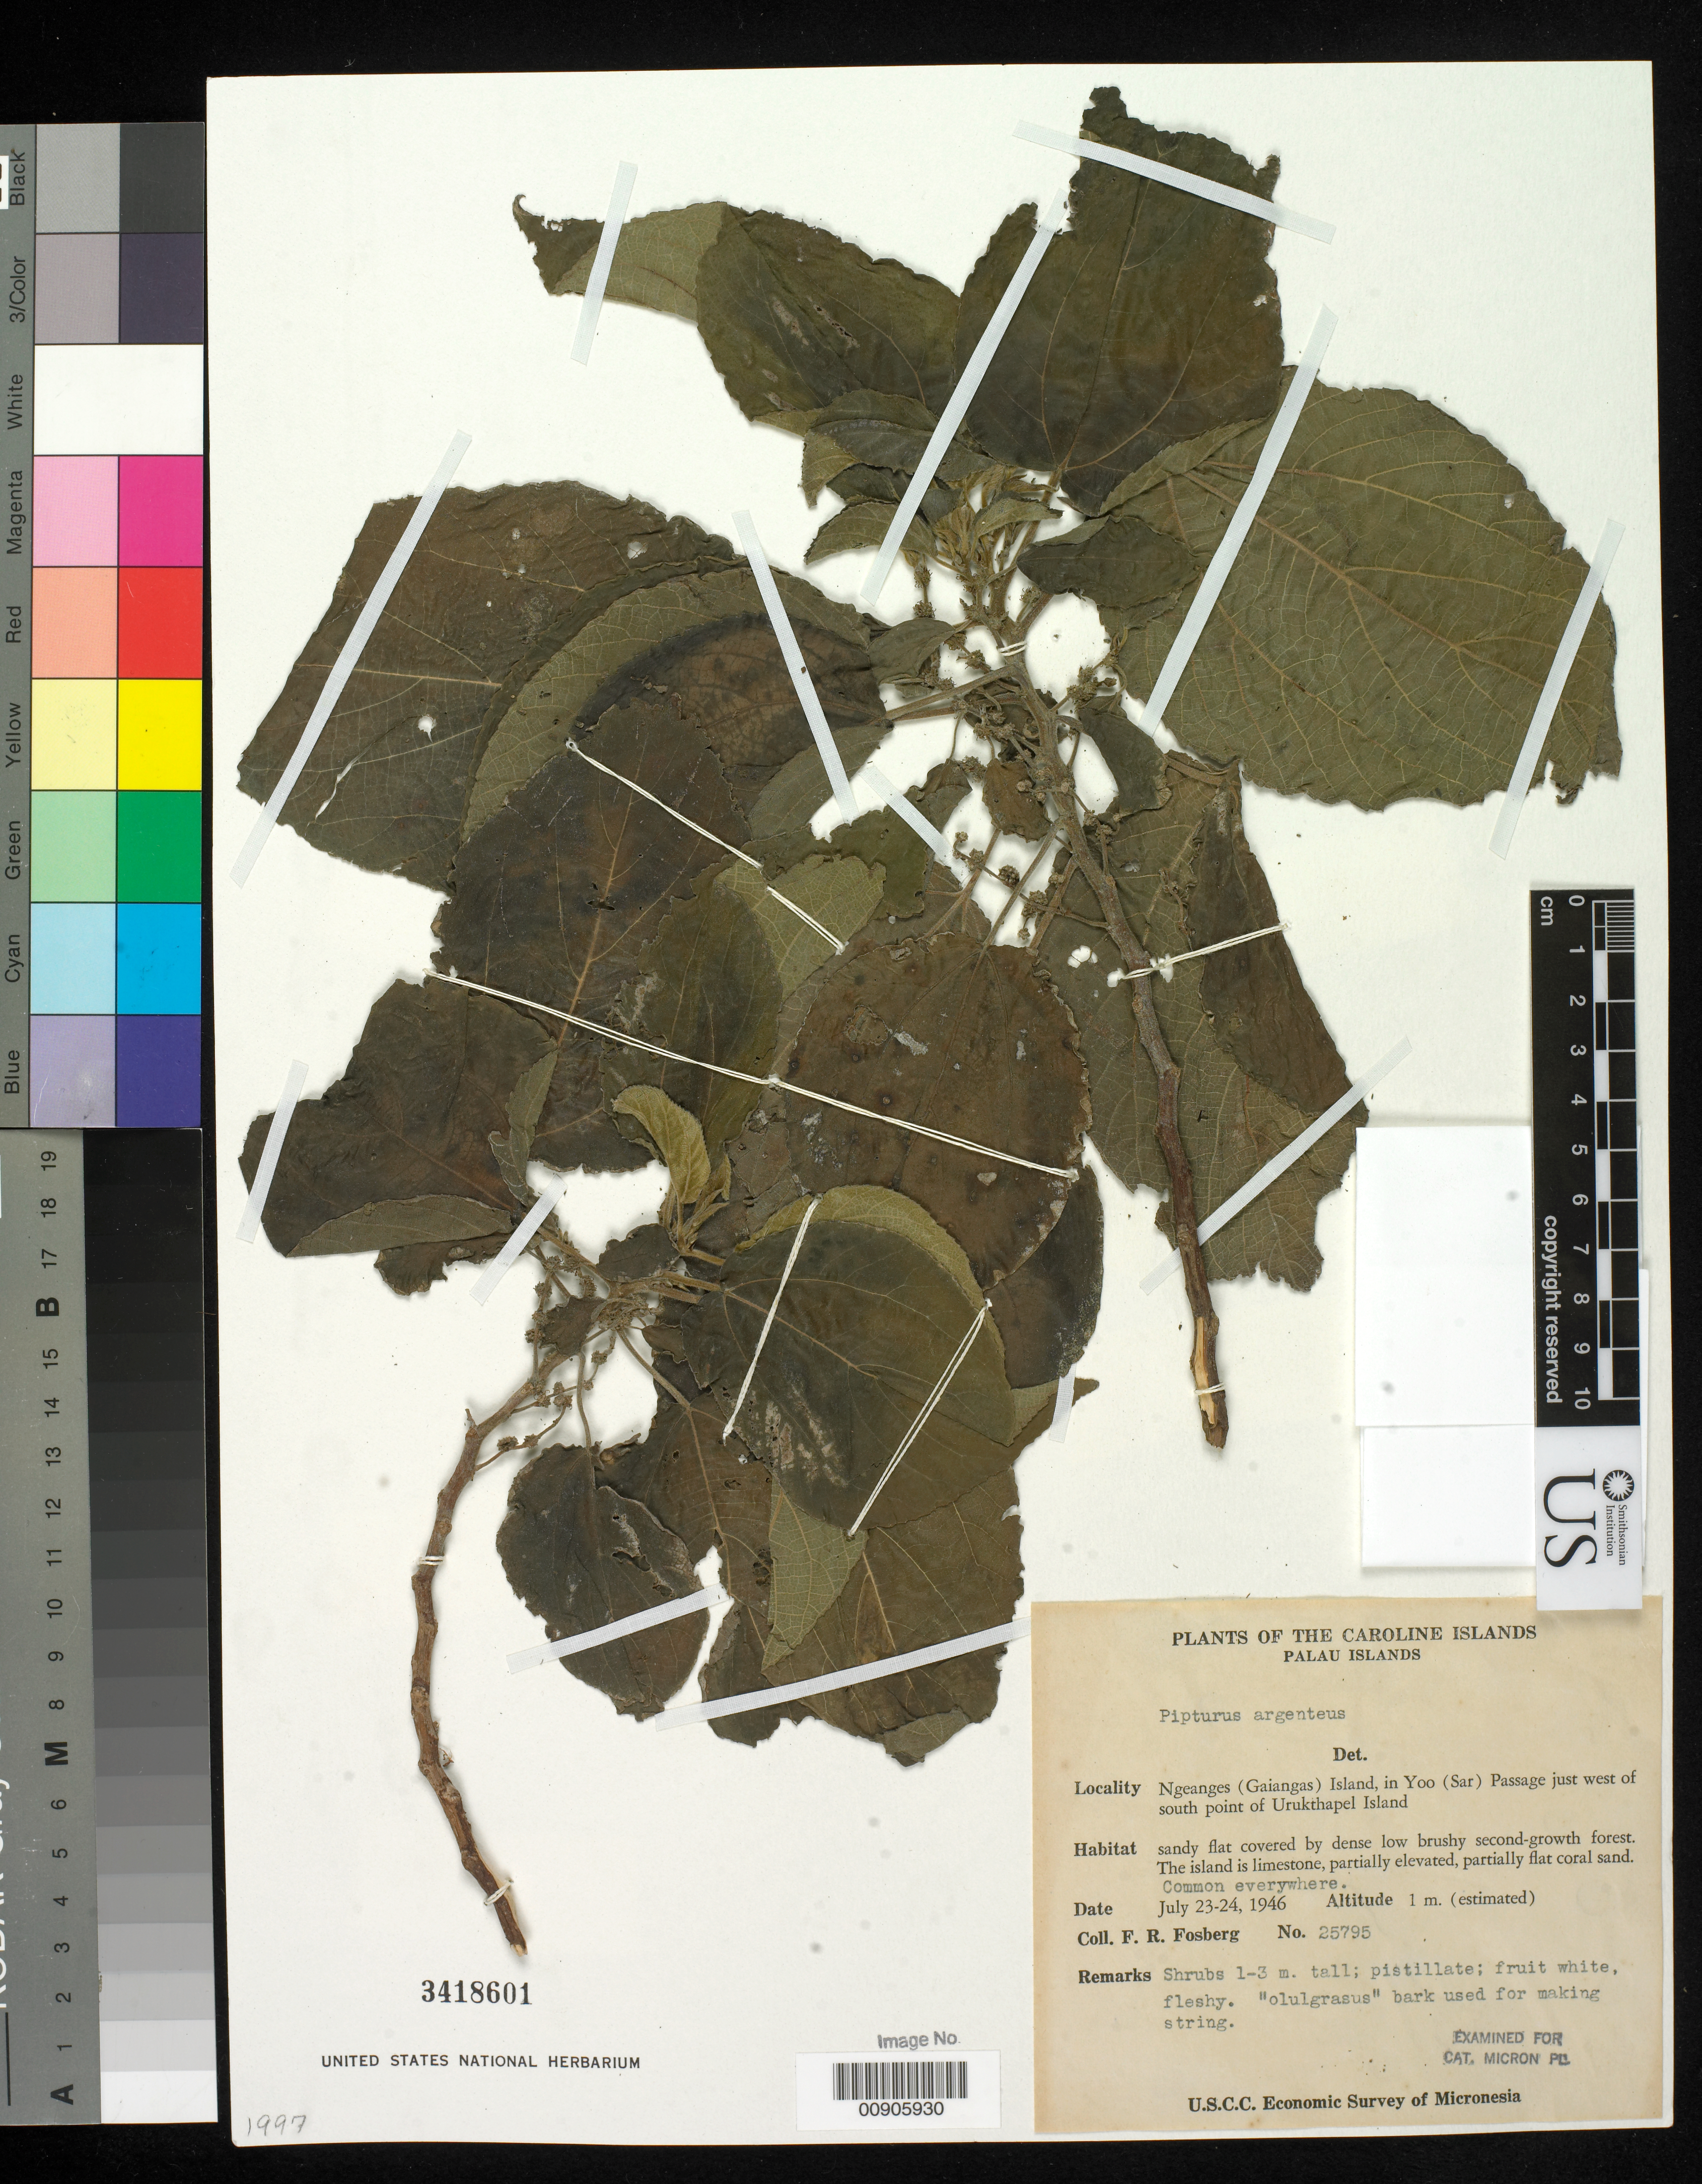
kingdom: Plantae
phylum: Tracheophyta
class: Magnoliopsida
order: Rosales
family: Urticaceae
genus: Pipturus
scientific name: Pipturus argenteus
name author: (G. Forst.) Wedd.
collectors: F. R. Fosberg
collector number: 25795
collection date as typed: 24 Jul 1946 to 25 Jul 1946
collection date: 1946-07-24/1946-07-25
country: Palau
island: Ngeanges (Gaiangas)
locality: In Yoo (Sar) Passage just west of south point of Urukthapel Island (Also known as Gaiangas I.)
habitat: Sandy flat covered by dense low brushy second-growth forest. The island is limestone, partially elevated, partially flat coral sand. Common everywhere.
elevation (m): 1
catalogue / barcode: US 3418601